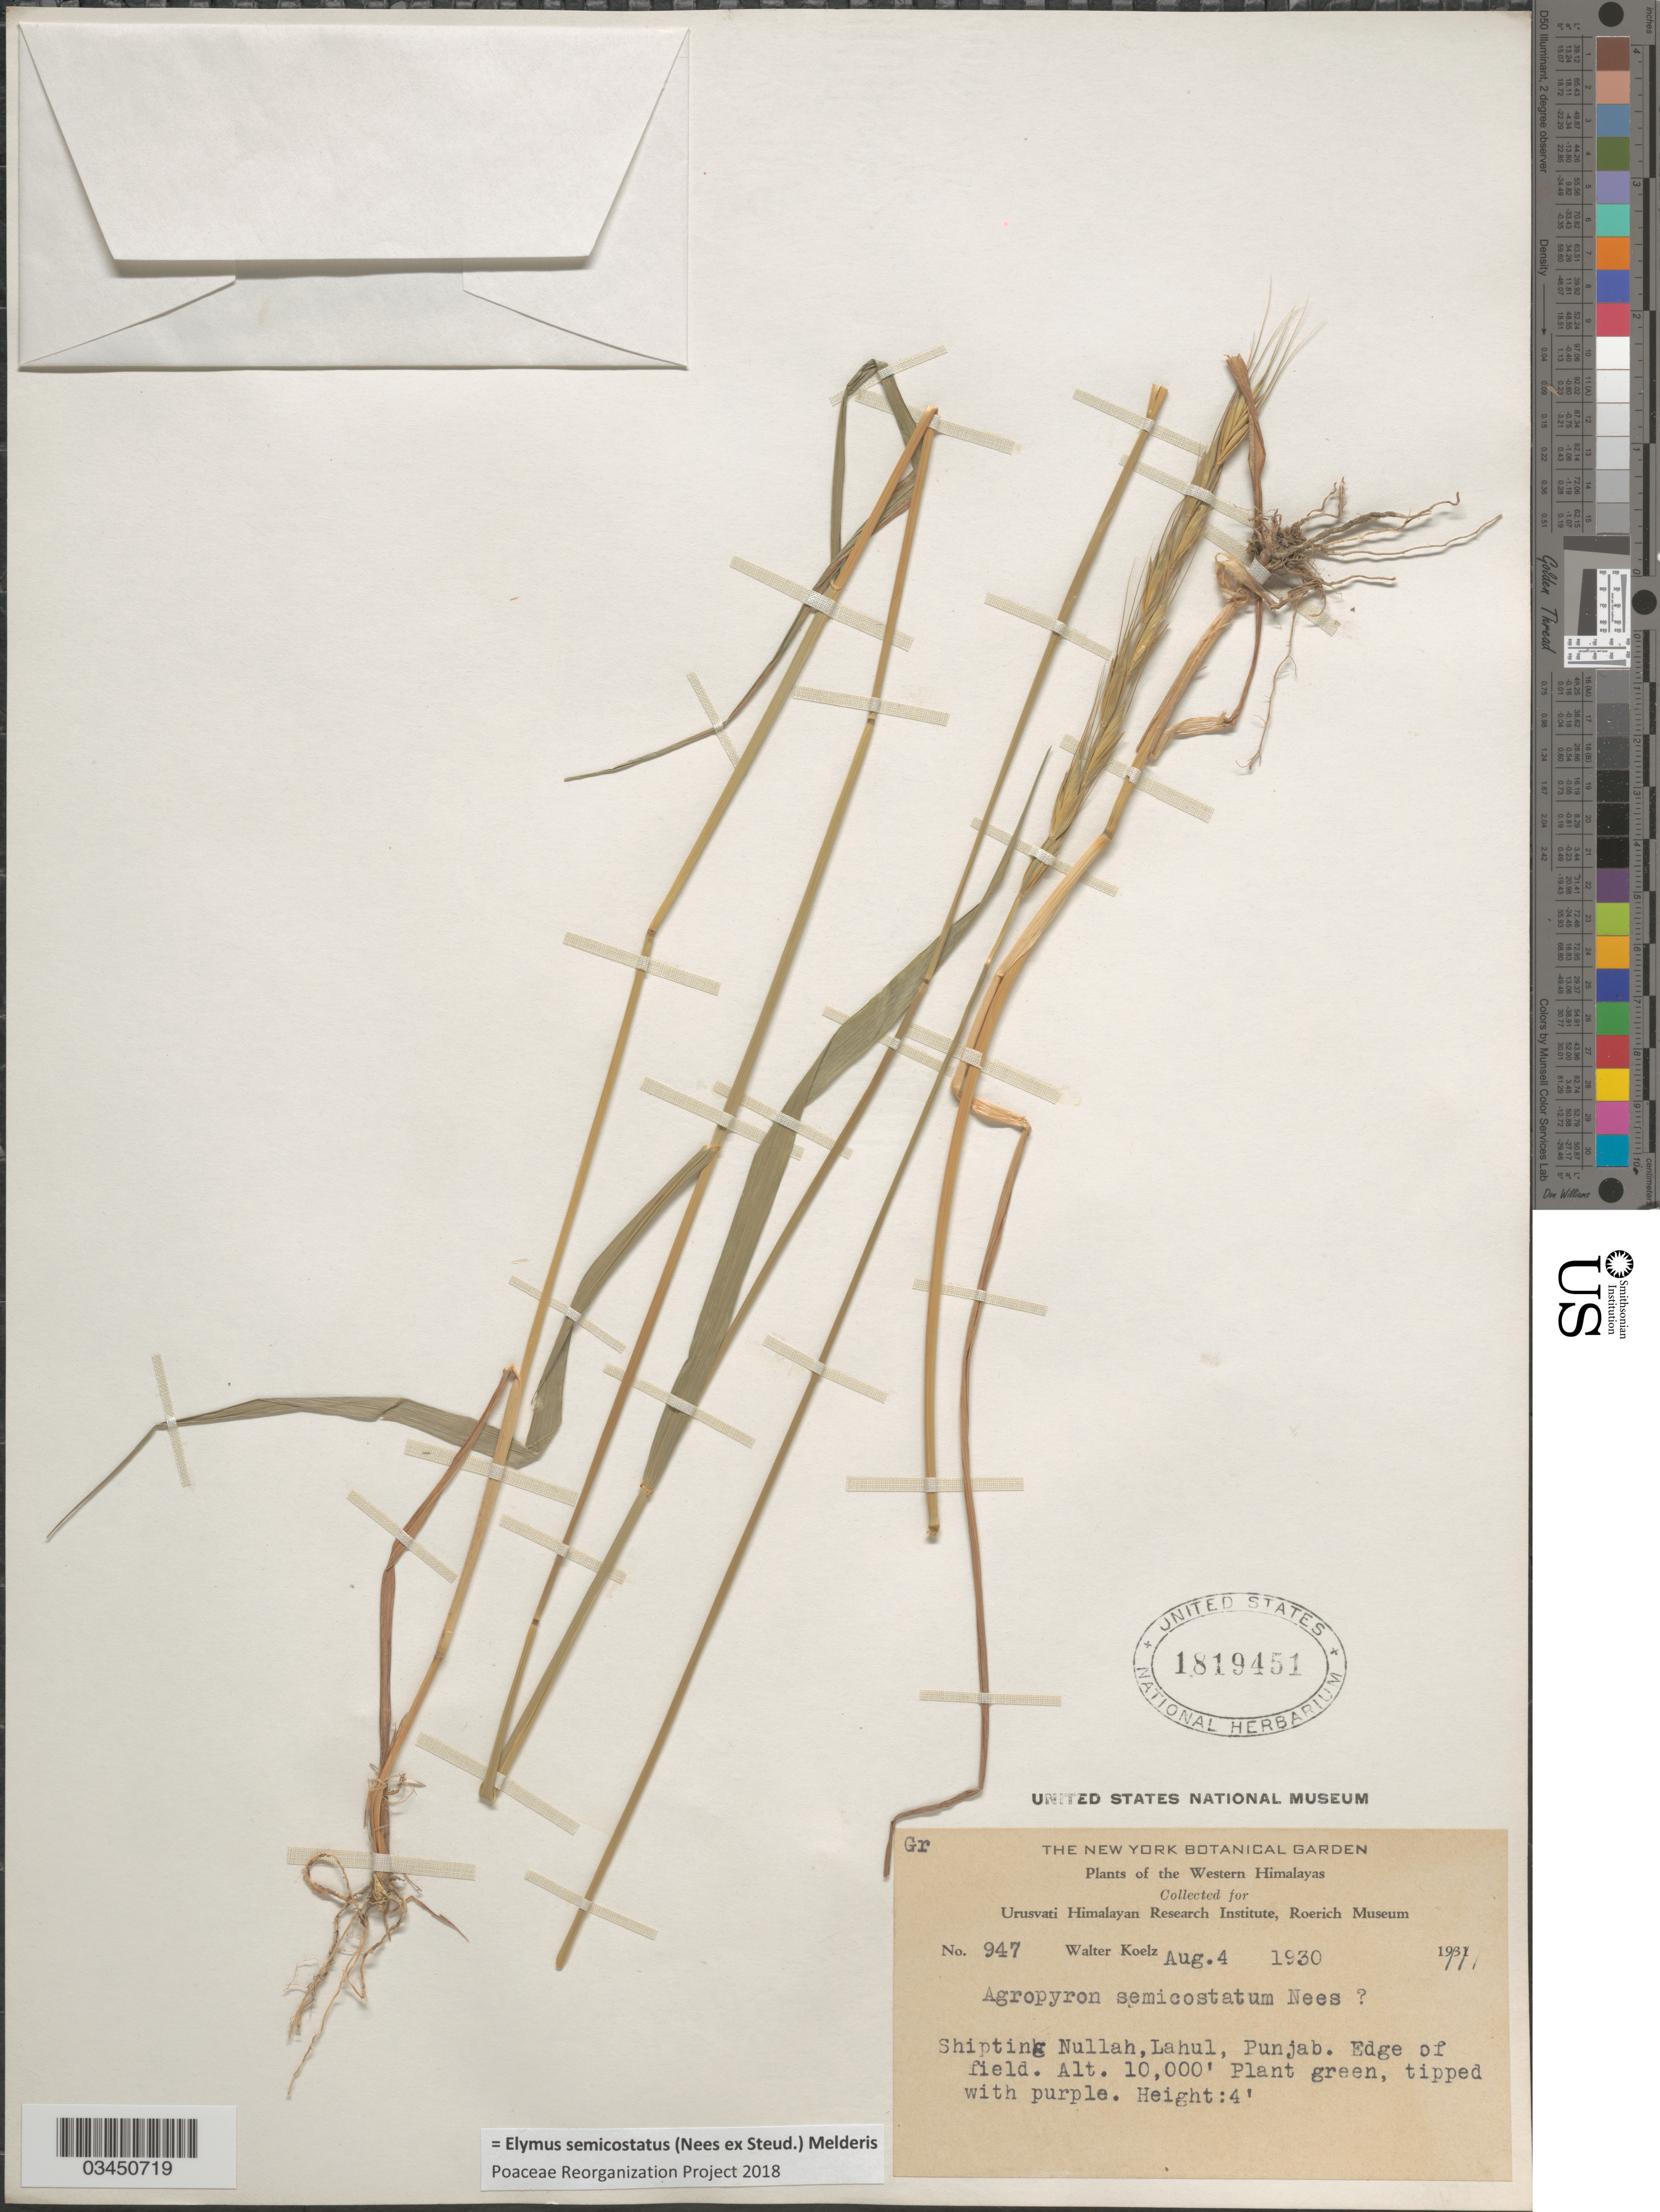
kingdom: Plantae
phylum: Tracheophyta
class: Liliopsida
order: Poales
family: Poaceae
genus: Elymus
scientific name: Elymus semicostatus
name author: (Nees ex Steud.) Melderis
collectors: W. N. Koelz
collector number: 947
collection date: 1930-08-04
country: India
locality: Western Himalayas. Shipting Nullah, Lahul, Punjab. Edge of field.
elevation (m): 3048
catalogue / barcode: US 1819451